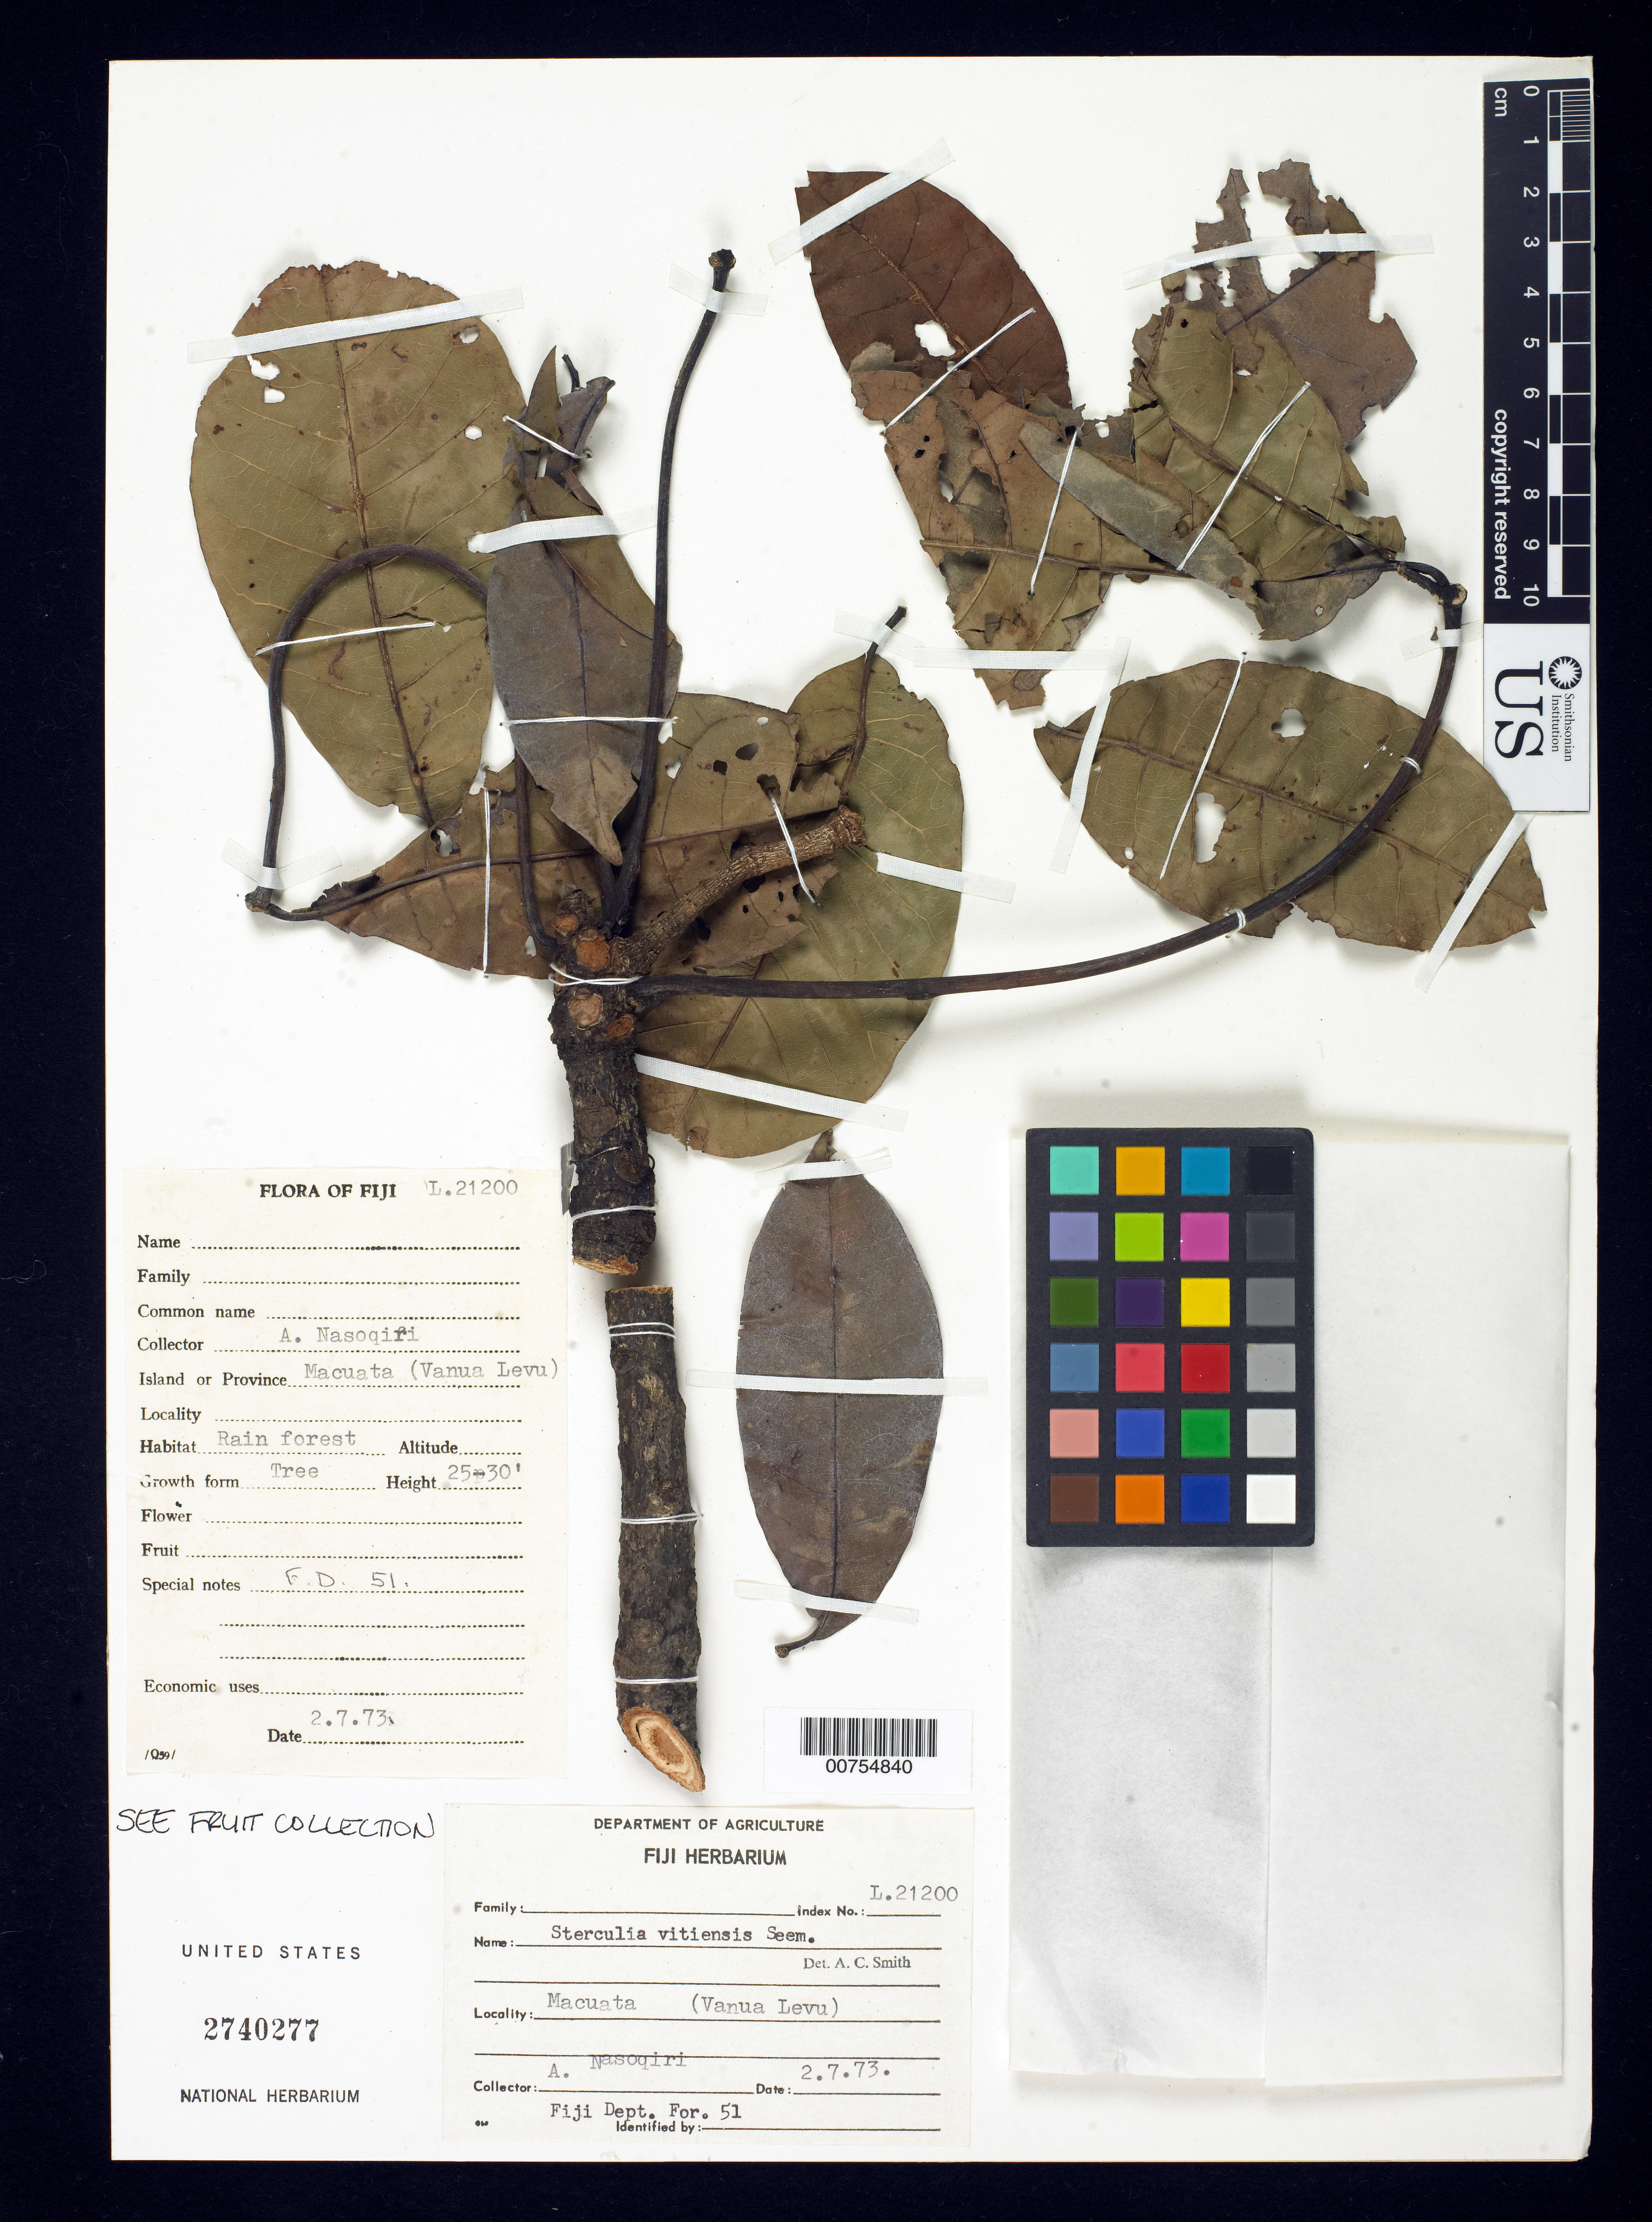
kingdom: Plantae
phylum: Tracheophyta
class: Magnoliopsida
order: Malvales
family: Malvaceae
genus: Sterculia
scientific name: Sterculia vitiensis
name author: Seem.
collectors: A. Nasoqiri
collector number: L.21200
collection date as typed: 02 Jul 1973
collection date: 1973-07-02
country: Fiji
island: Macuata-i-wai [Mathuata-i-wai]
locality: Macuata.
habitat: Rain forest.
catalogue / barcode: US 2740277